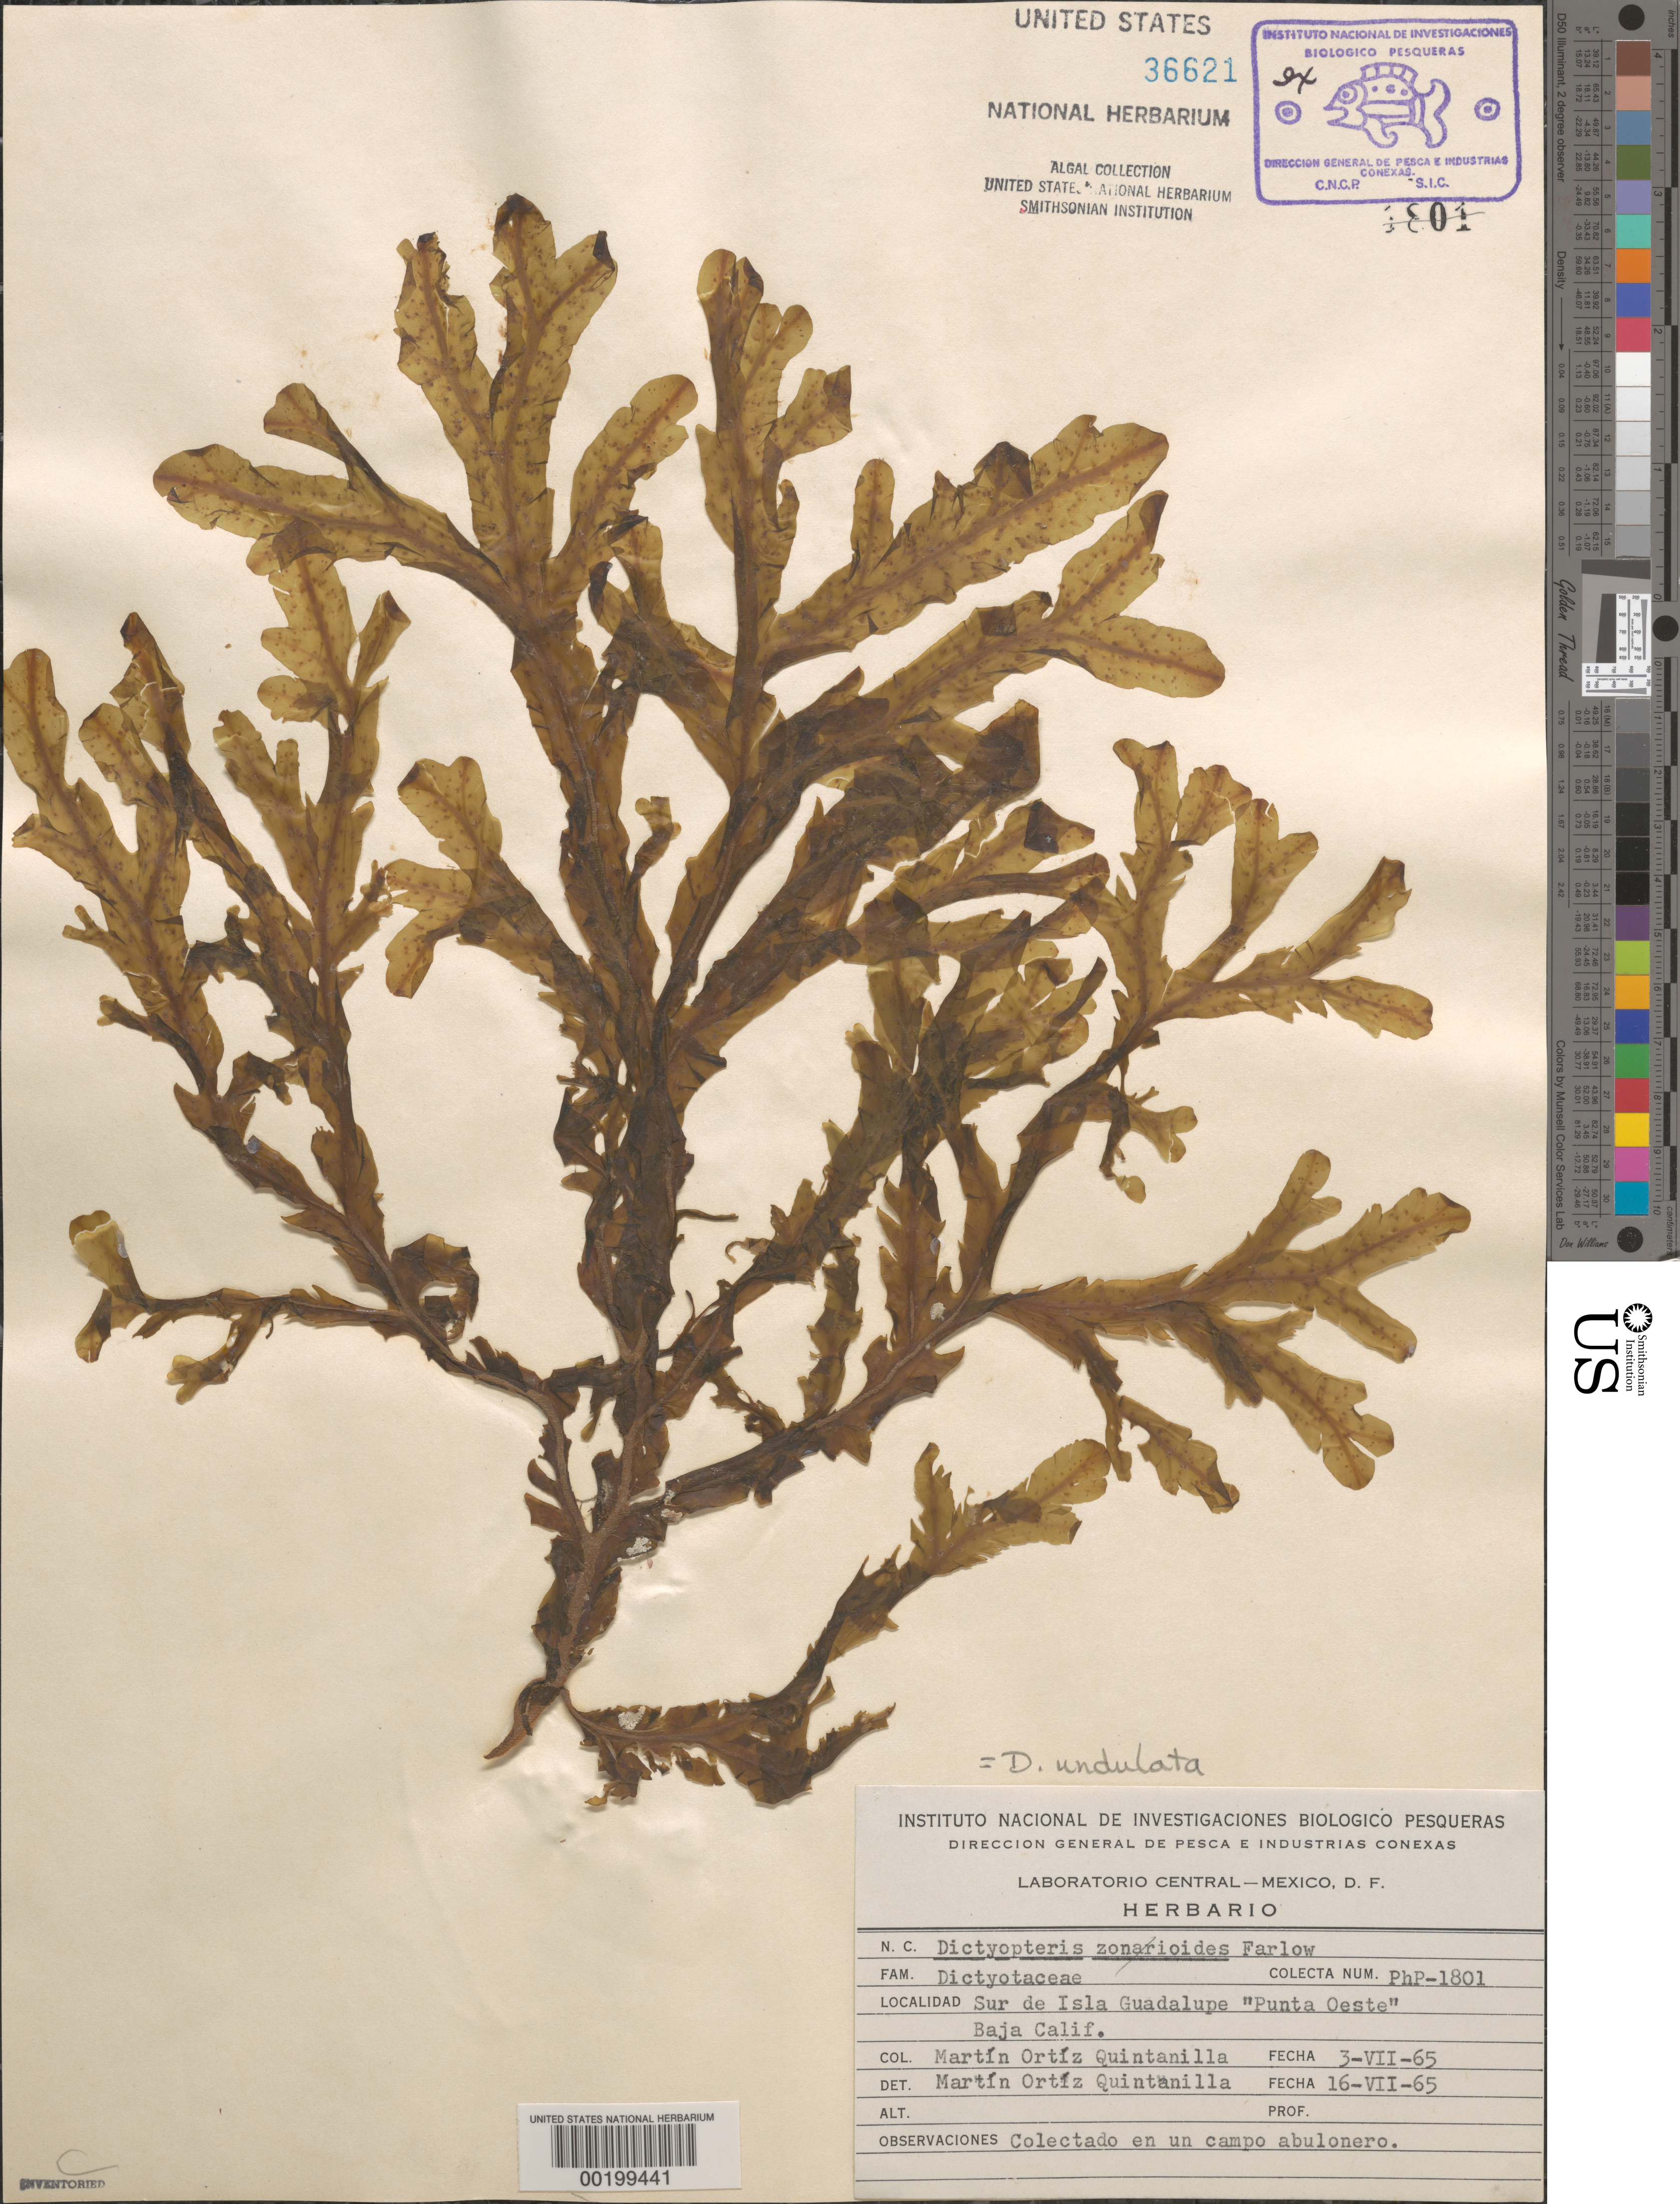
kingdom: Chromista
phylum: Ochrophyta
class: Phaeophyceae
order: Dictyotales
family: Dictyotaceae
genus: Dictyopteris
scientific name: Dictyopteris undulata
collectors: M. Quintanilla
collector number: PHP-1801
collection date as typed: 03 Jul 1965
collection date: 1965-07-03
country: Mexico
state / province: Baja California Norte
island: Isla Guadalupe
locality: Punta Oeste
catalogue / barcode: US 36621